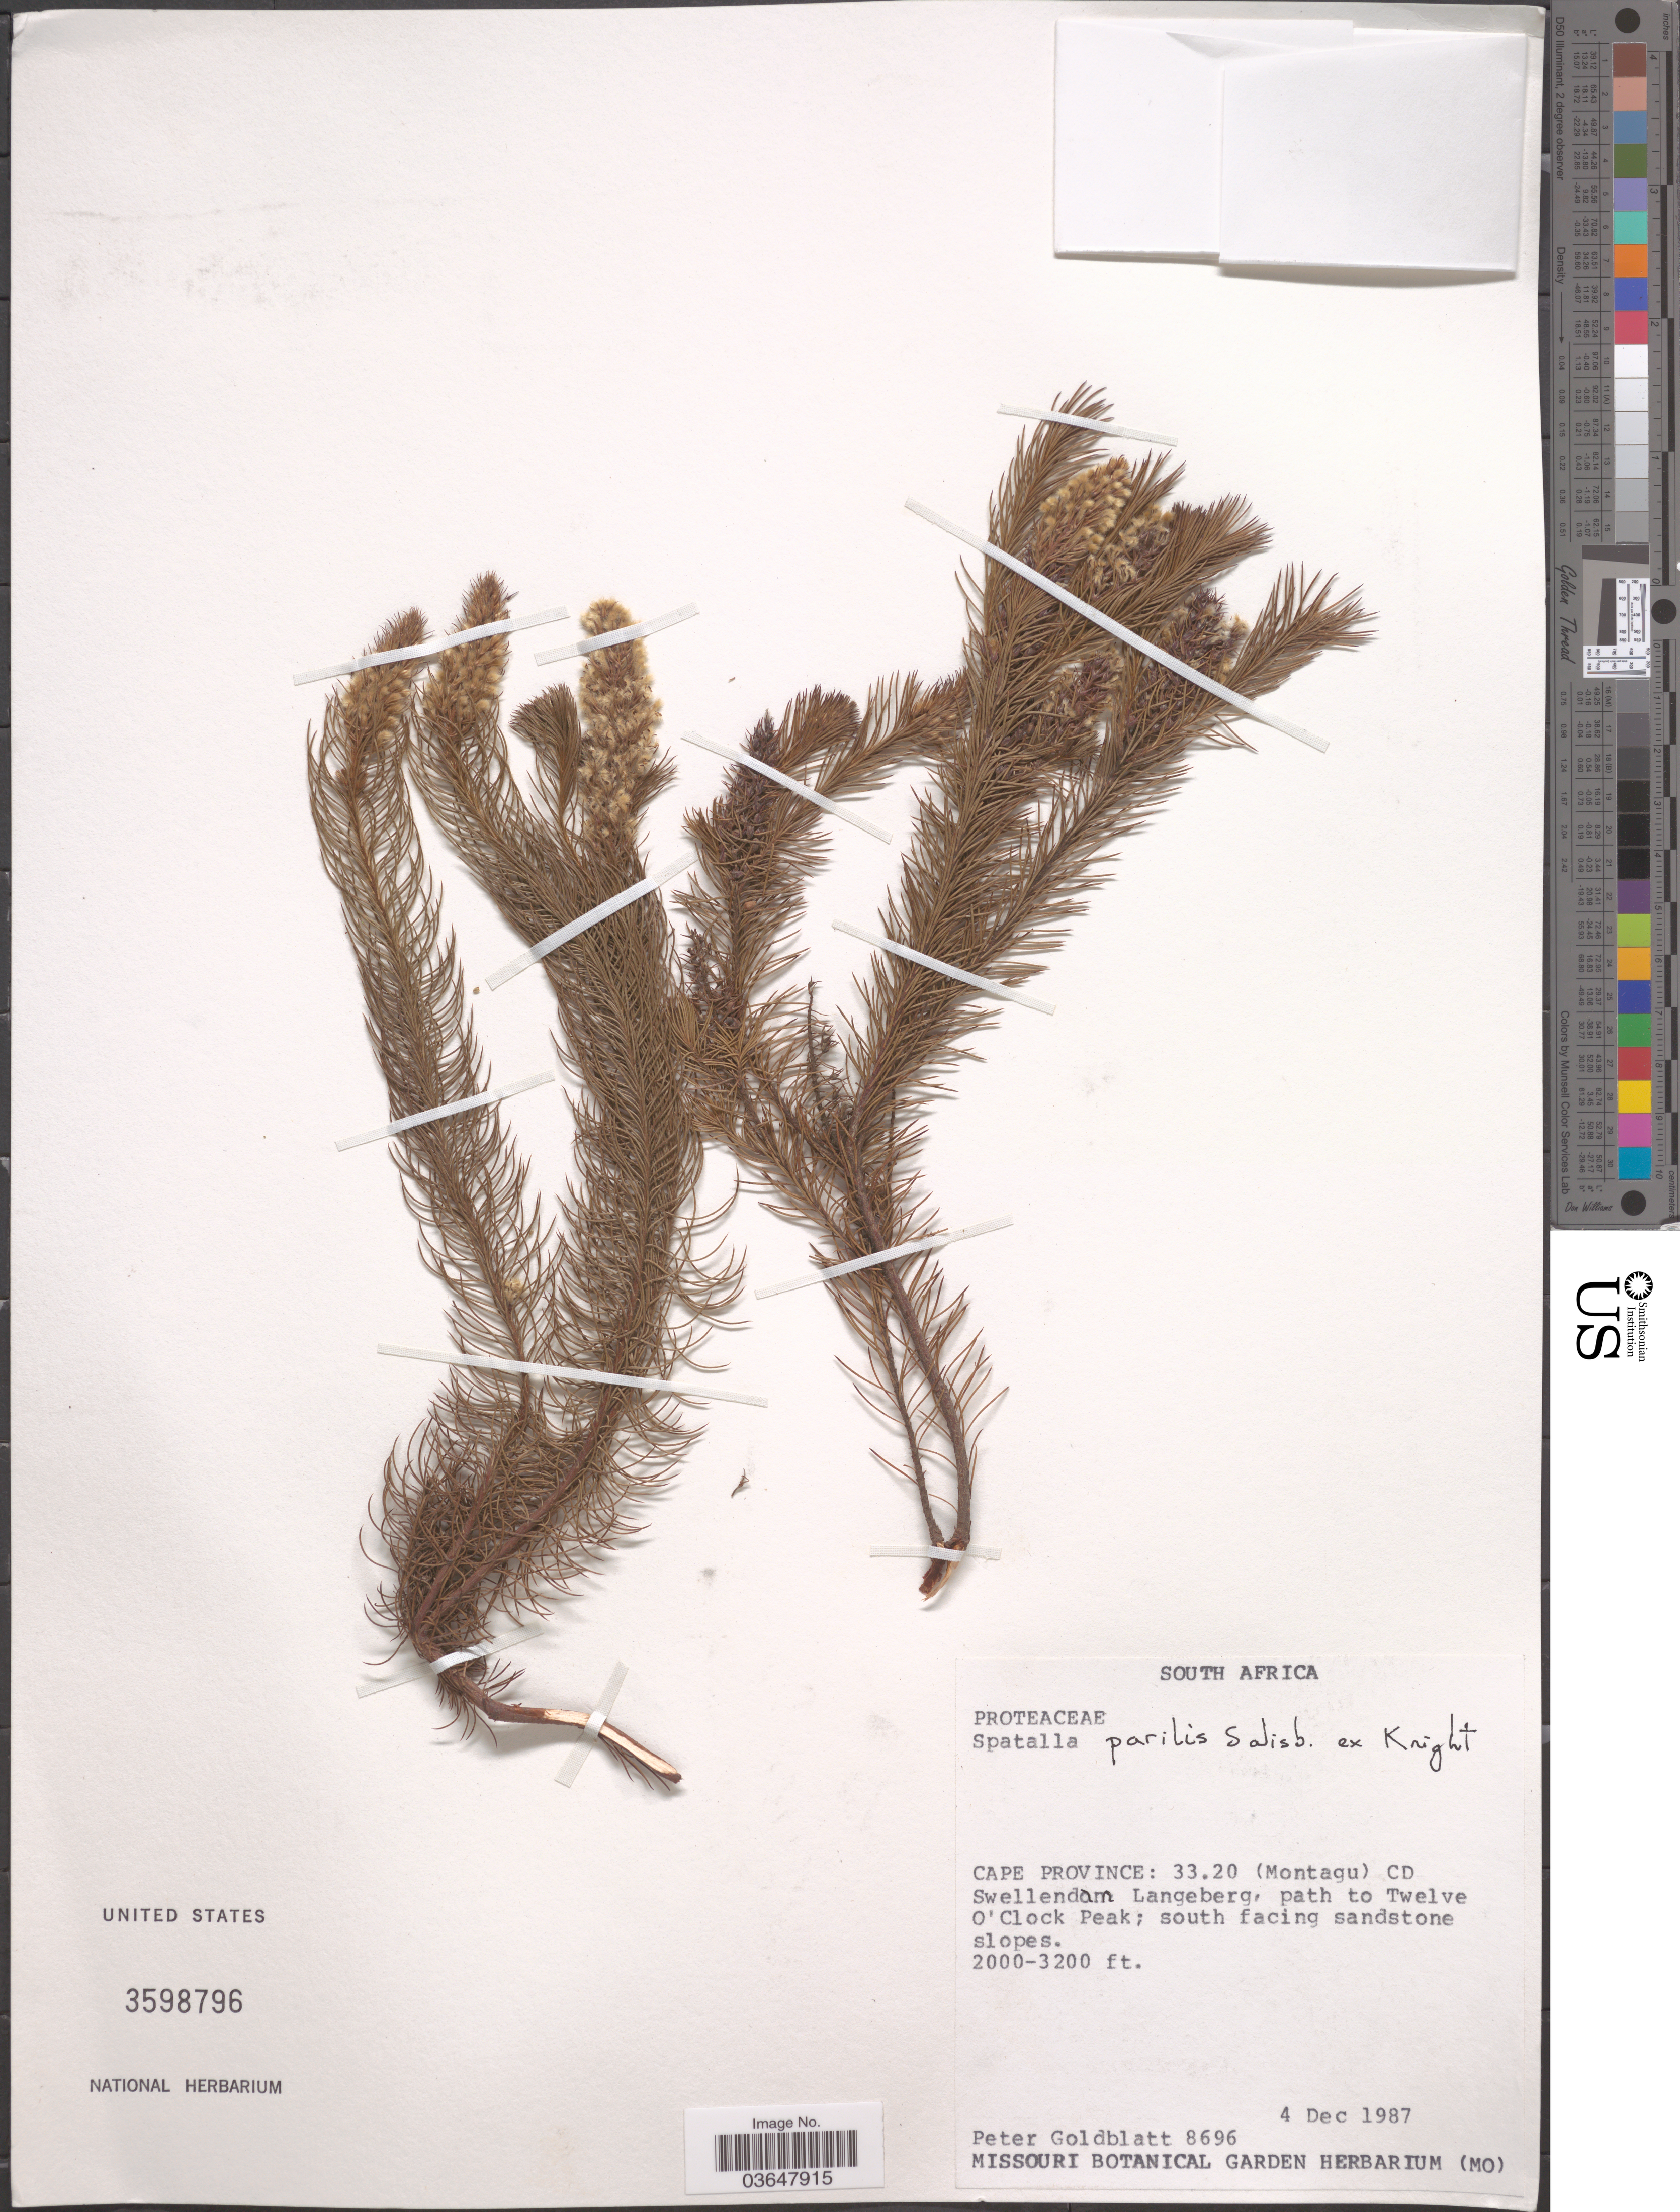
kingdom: Plantae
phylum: Tracheophyta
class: Magnoliopsida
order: Proteales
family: Proteaceae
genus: Spatalla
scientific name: Spatalla parilis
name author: Salisb. ex Knight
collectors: P. Goldblatt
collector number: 8696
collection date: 1987-12-04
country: South Africa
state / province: Western Cape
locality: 33.20 (Montagu) CD Swellendam Langeberg, path to Twelve O'Clock Peak; south facing sandstone slopes.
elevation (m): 610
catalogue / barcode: US 3598796